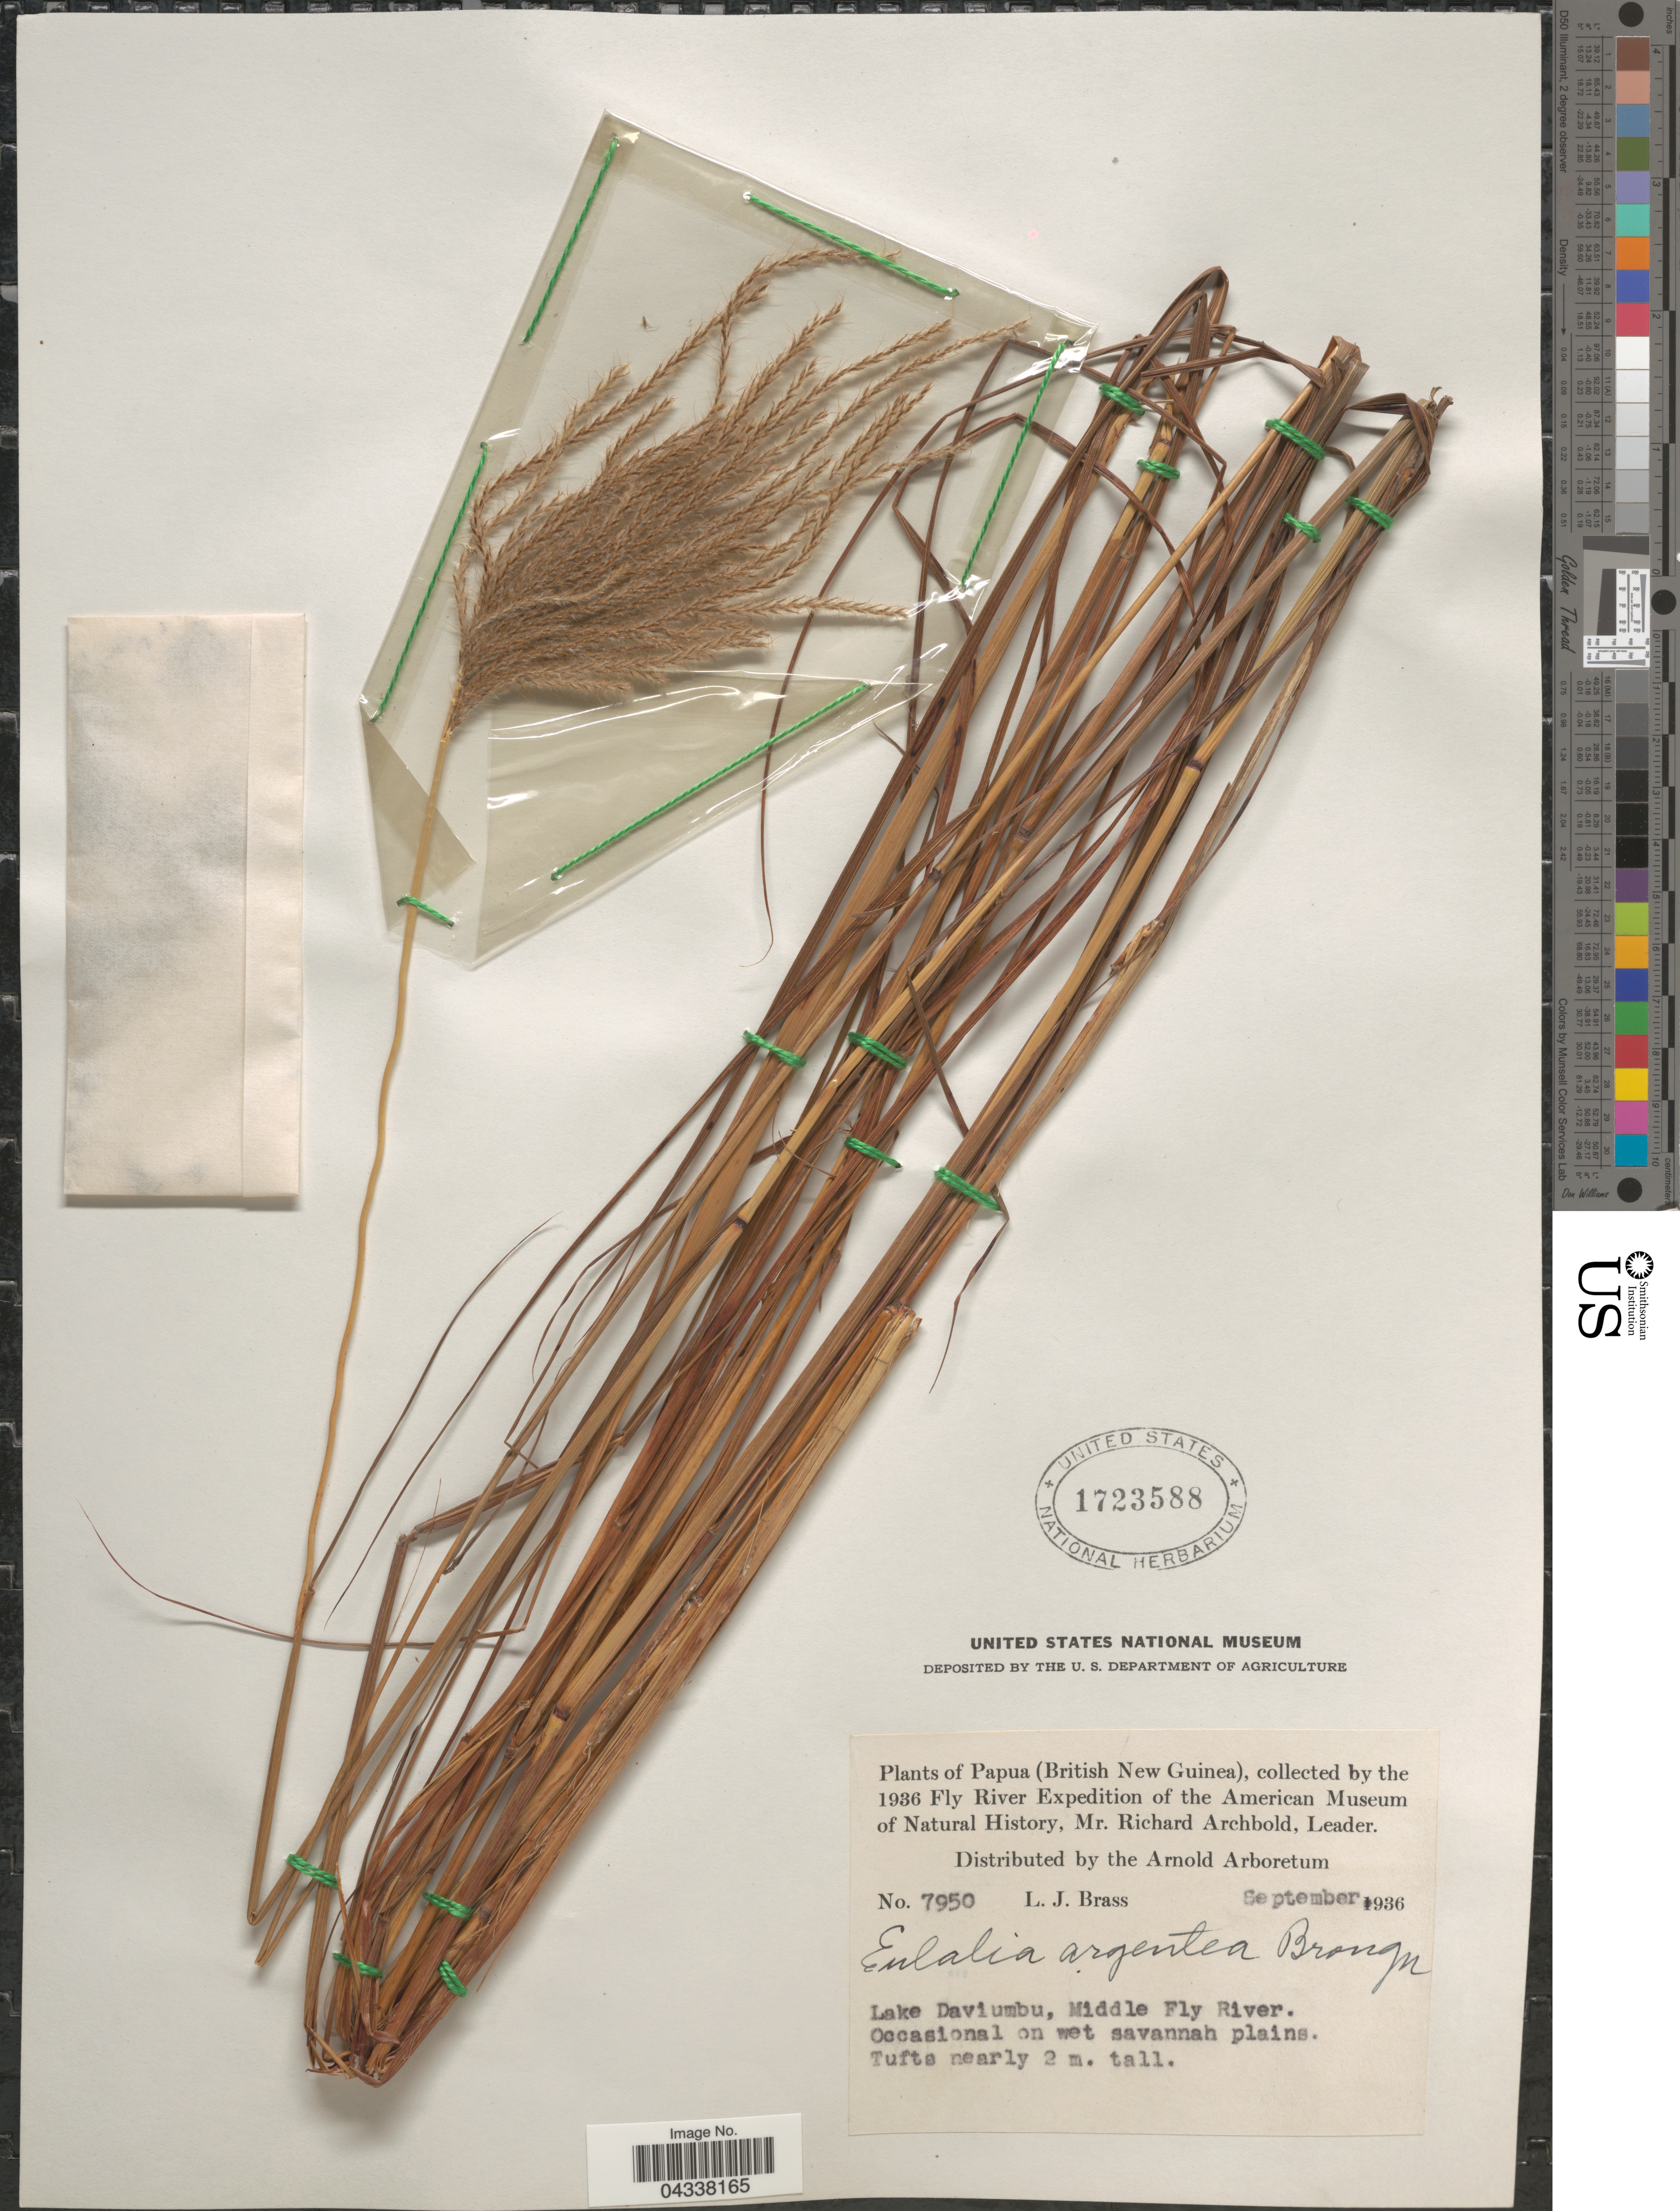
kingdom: Plantae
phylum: Tracheophyta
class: Liliopsida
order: Poales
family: Poaceae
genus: Pseudopogonatherum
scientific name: Pseudopogonatherum trispicatum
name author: (Schult.) Ohwi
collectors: L. J. Brass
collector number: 7950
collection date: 1936-09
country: Papua New Guinea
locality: (British New Guinea). 1936 Fly River Expedition of the American Museum of Natural History. Lake Daviumbu, Middle Fly River.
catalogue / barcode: US 1723588